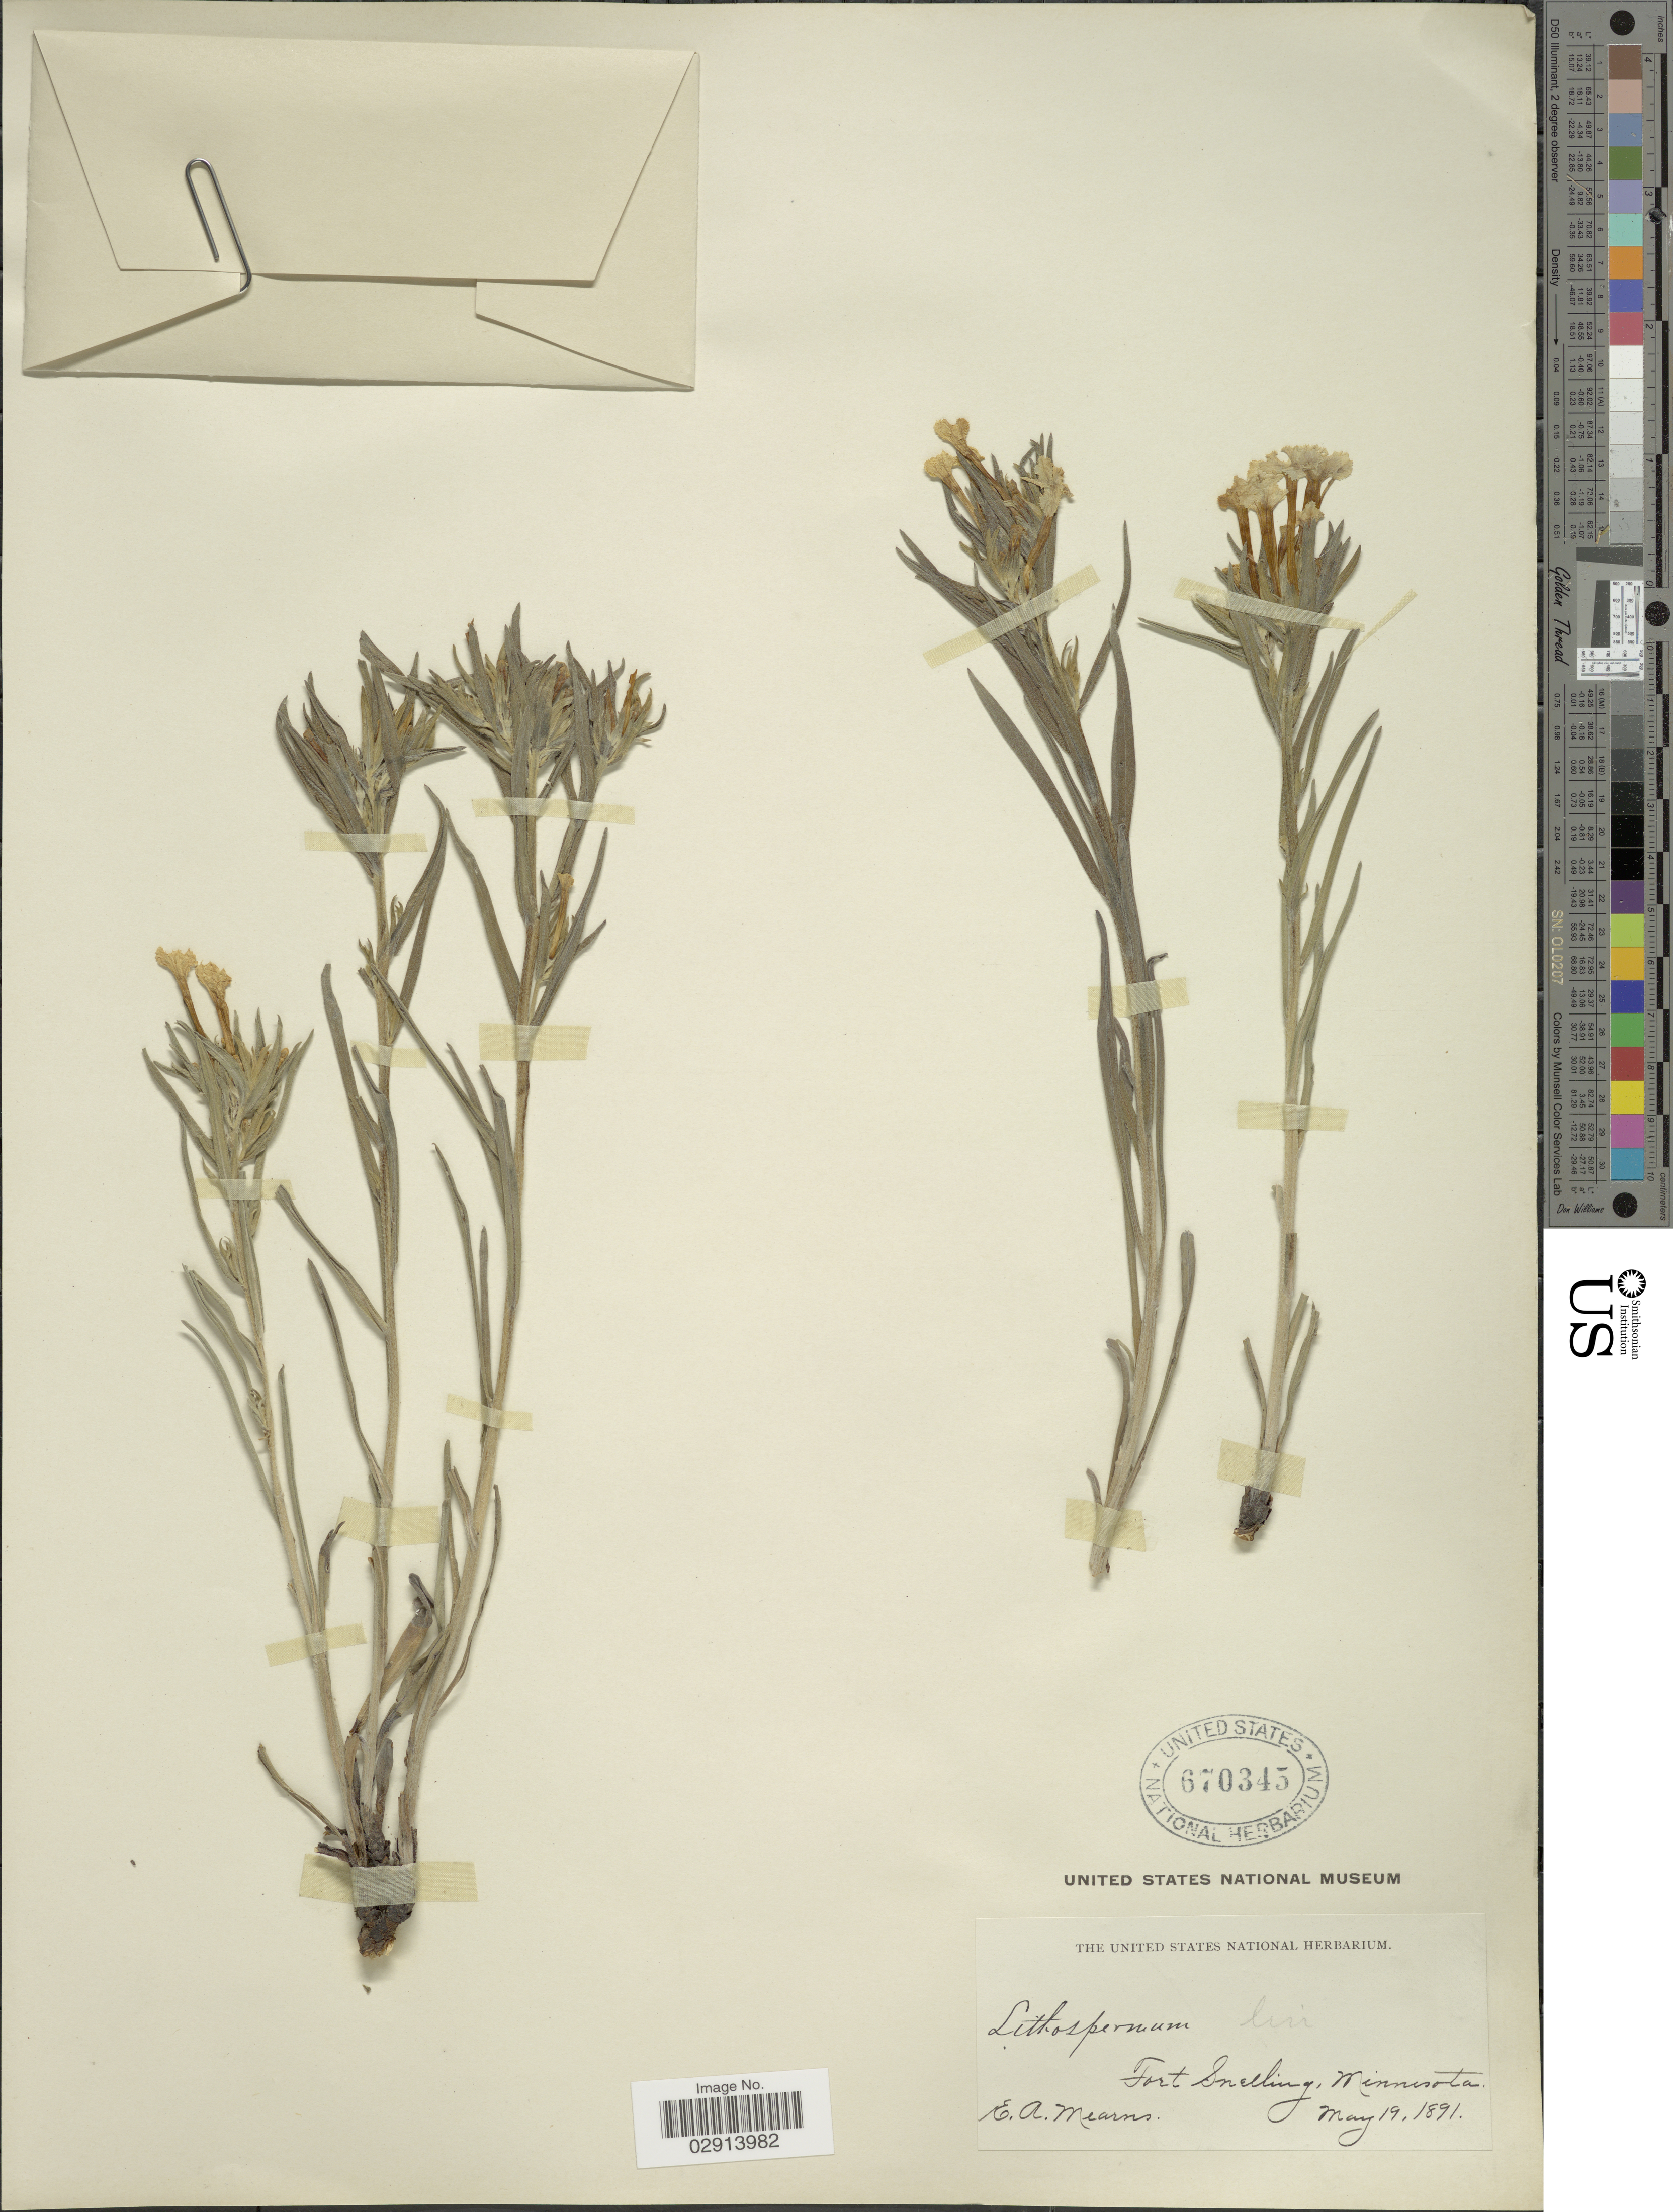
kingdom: Plantae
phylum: Tracheophyta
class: Magnoliopsida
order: Boraginales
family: Boraginaceae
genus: Lithospermum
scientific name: Lithospermum incisum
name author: Lehm.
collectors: E. A. Mearns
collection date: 1891-05-19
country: United States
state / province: Minnesota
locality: Fort Snelling.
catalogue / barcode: US 670345